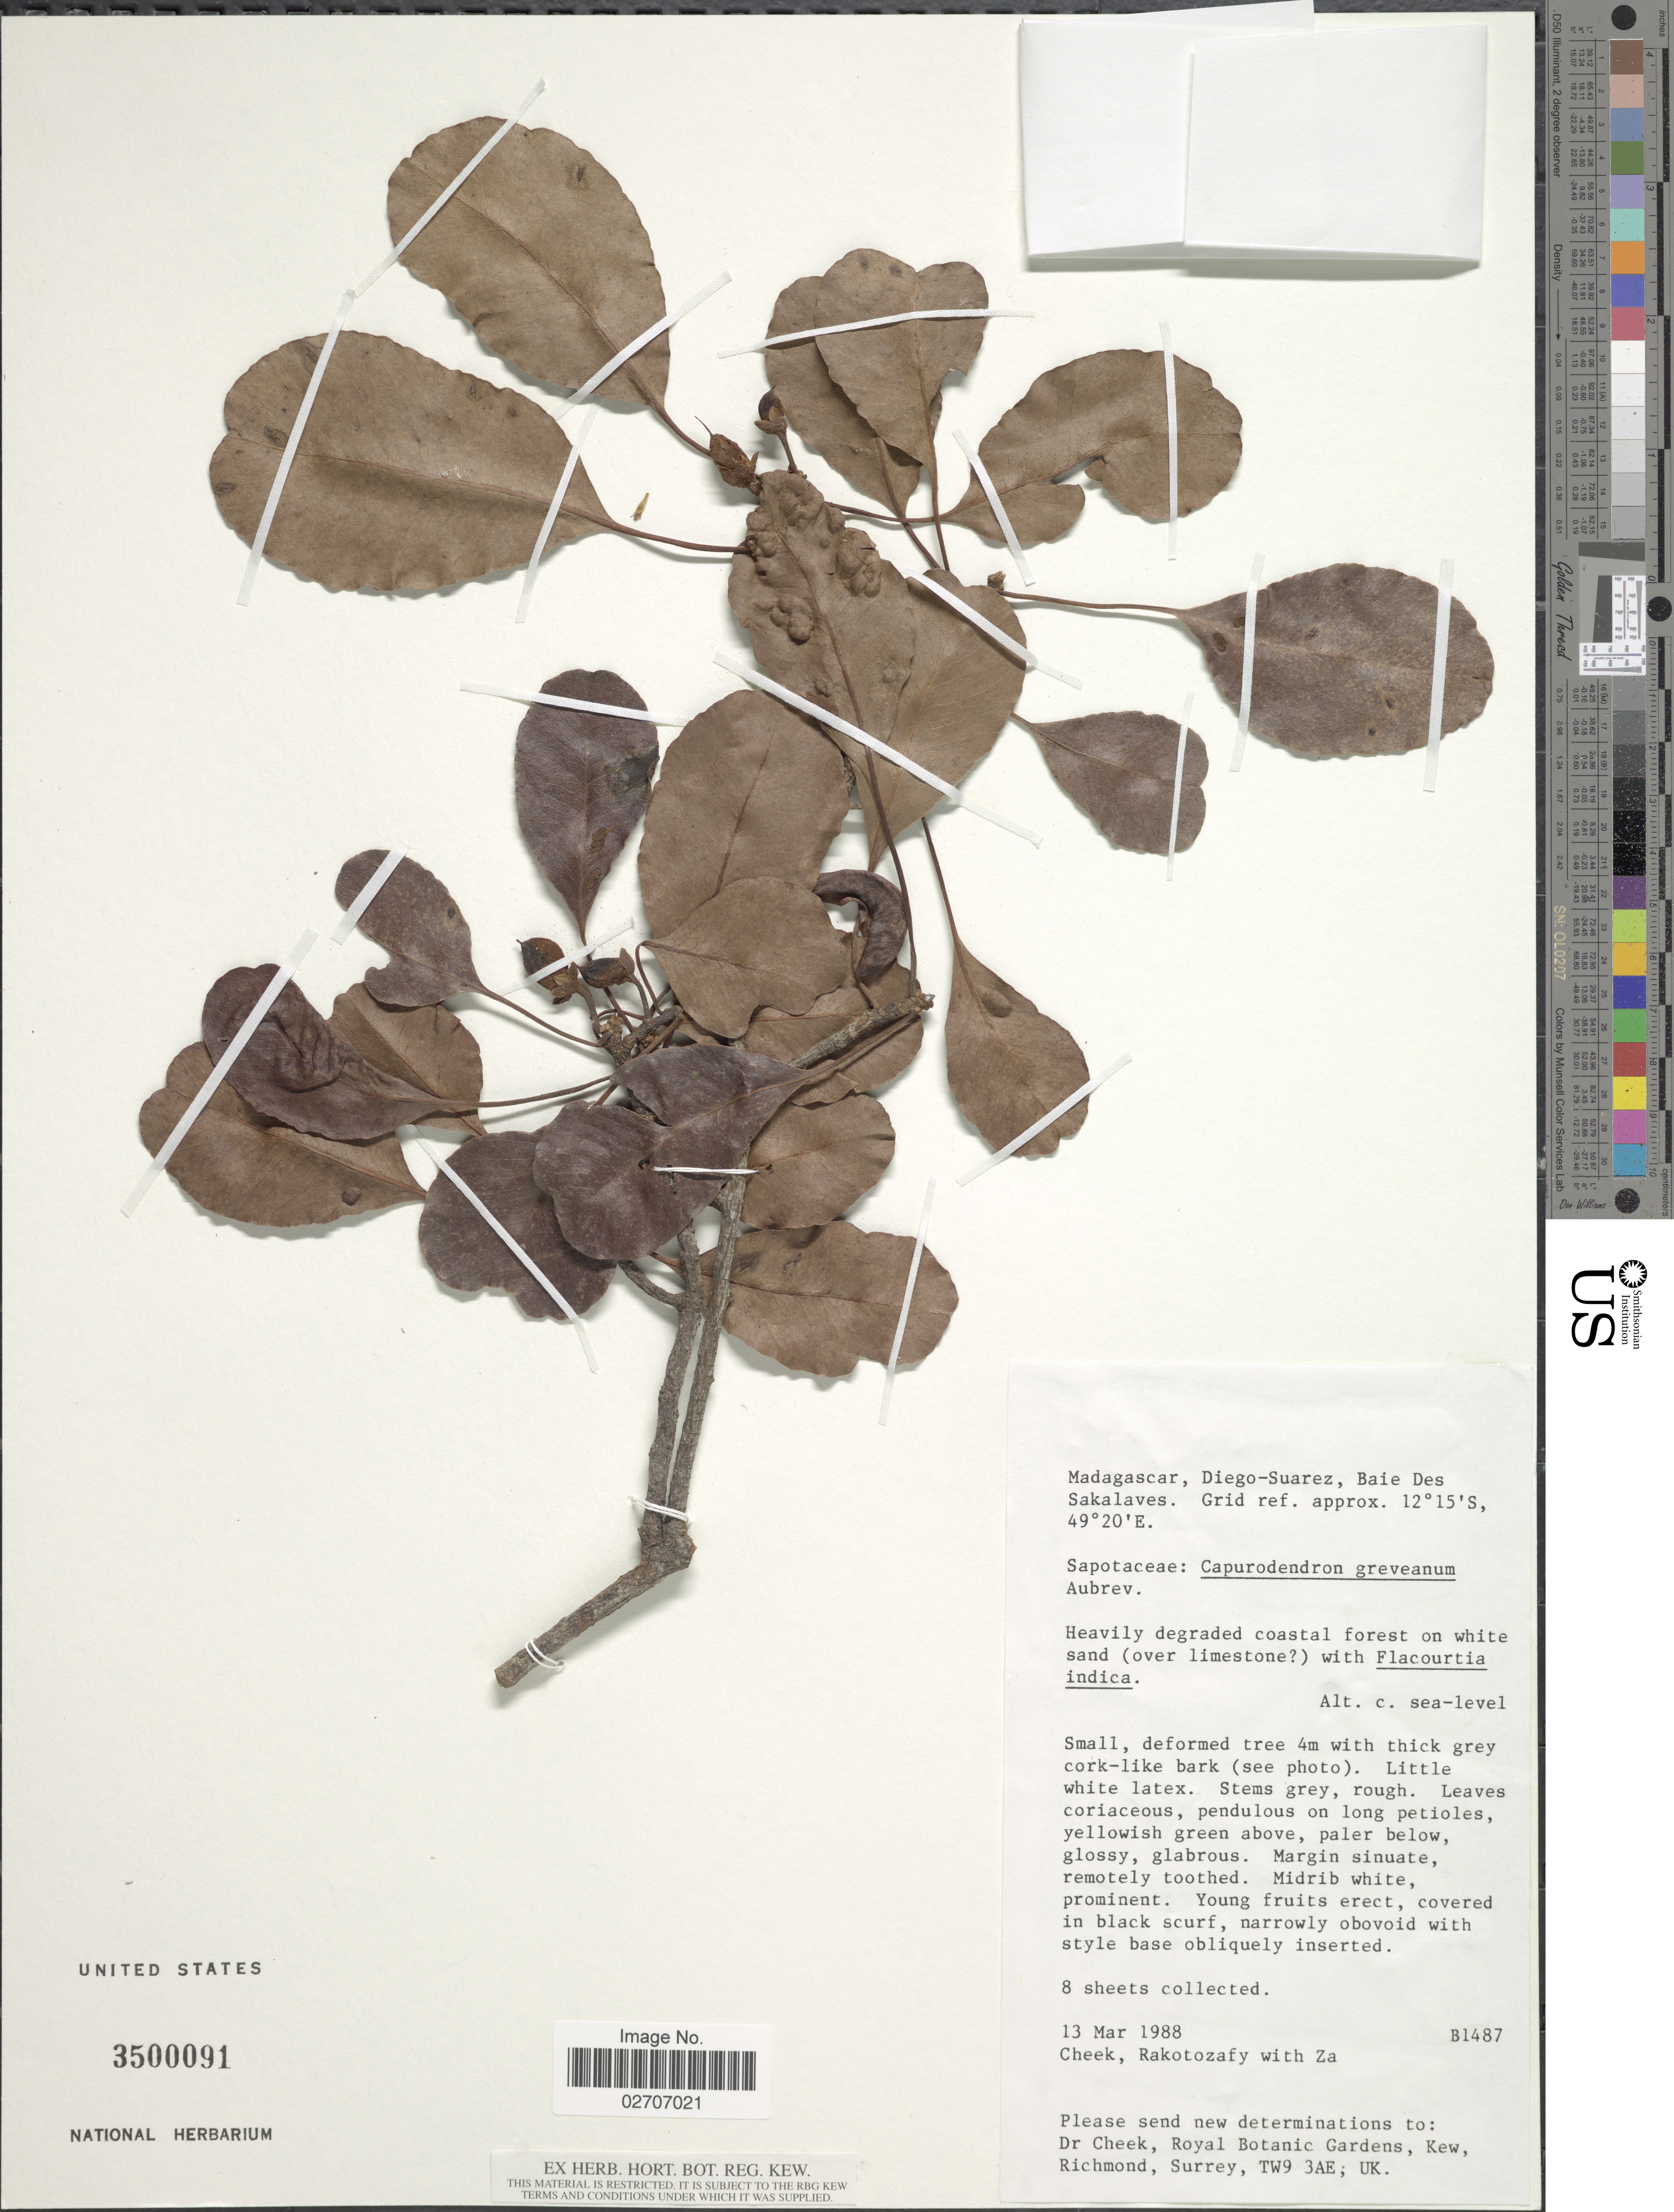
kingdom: Plantae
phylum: Tracheophyta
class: Magnoliopsida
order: Ericales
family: Sapotaceae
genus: Capurodendron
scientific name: Capurodendron greveanum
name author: Aubrév.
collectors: -. Cheek, Rakotozafy & Za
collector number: B1487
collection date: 1988-03-13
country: Madagascar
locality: Diego-Suarez, Baie Des Sakalaves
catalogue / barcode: US 3500091